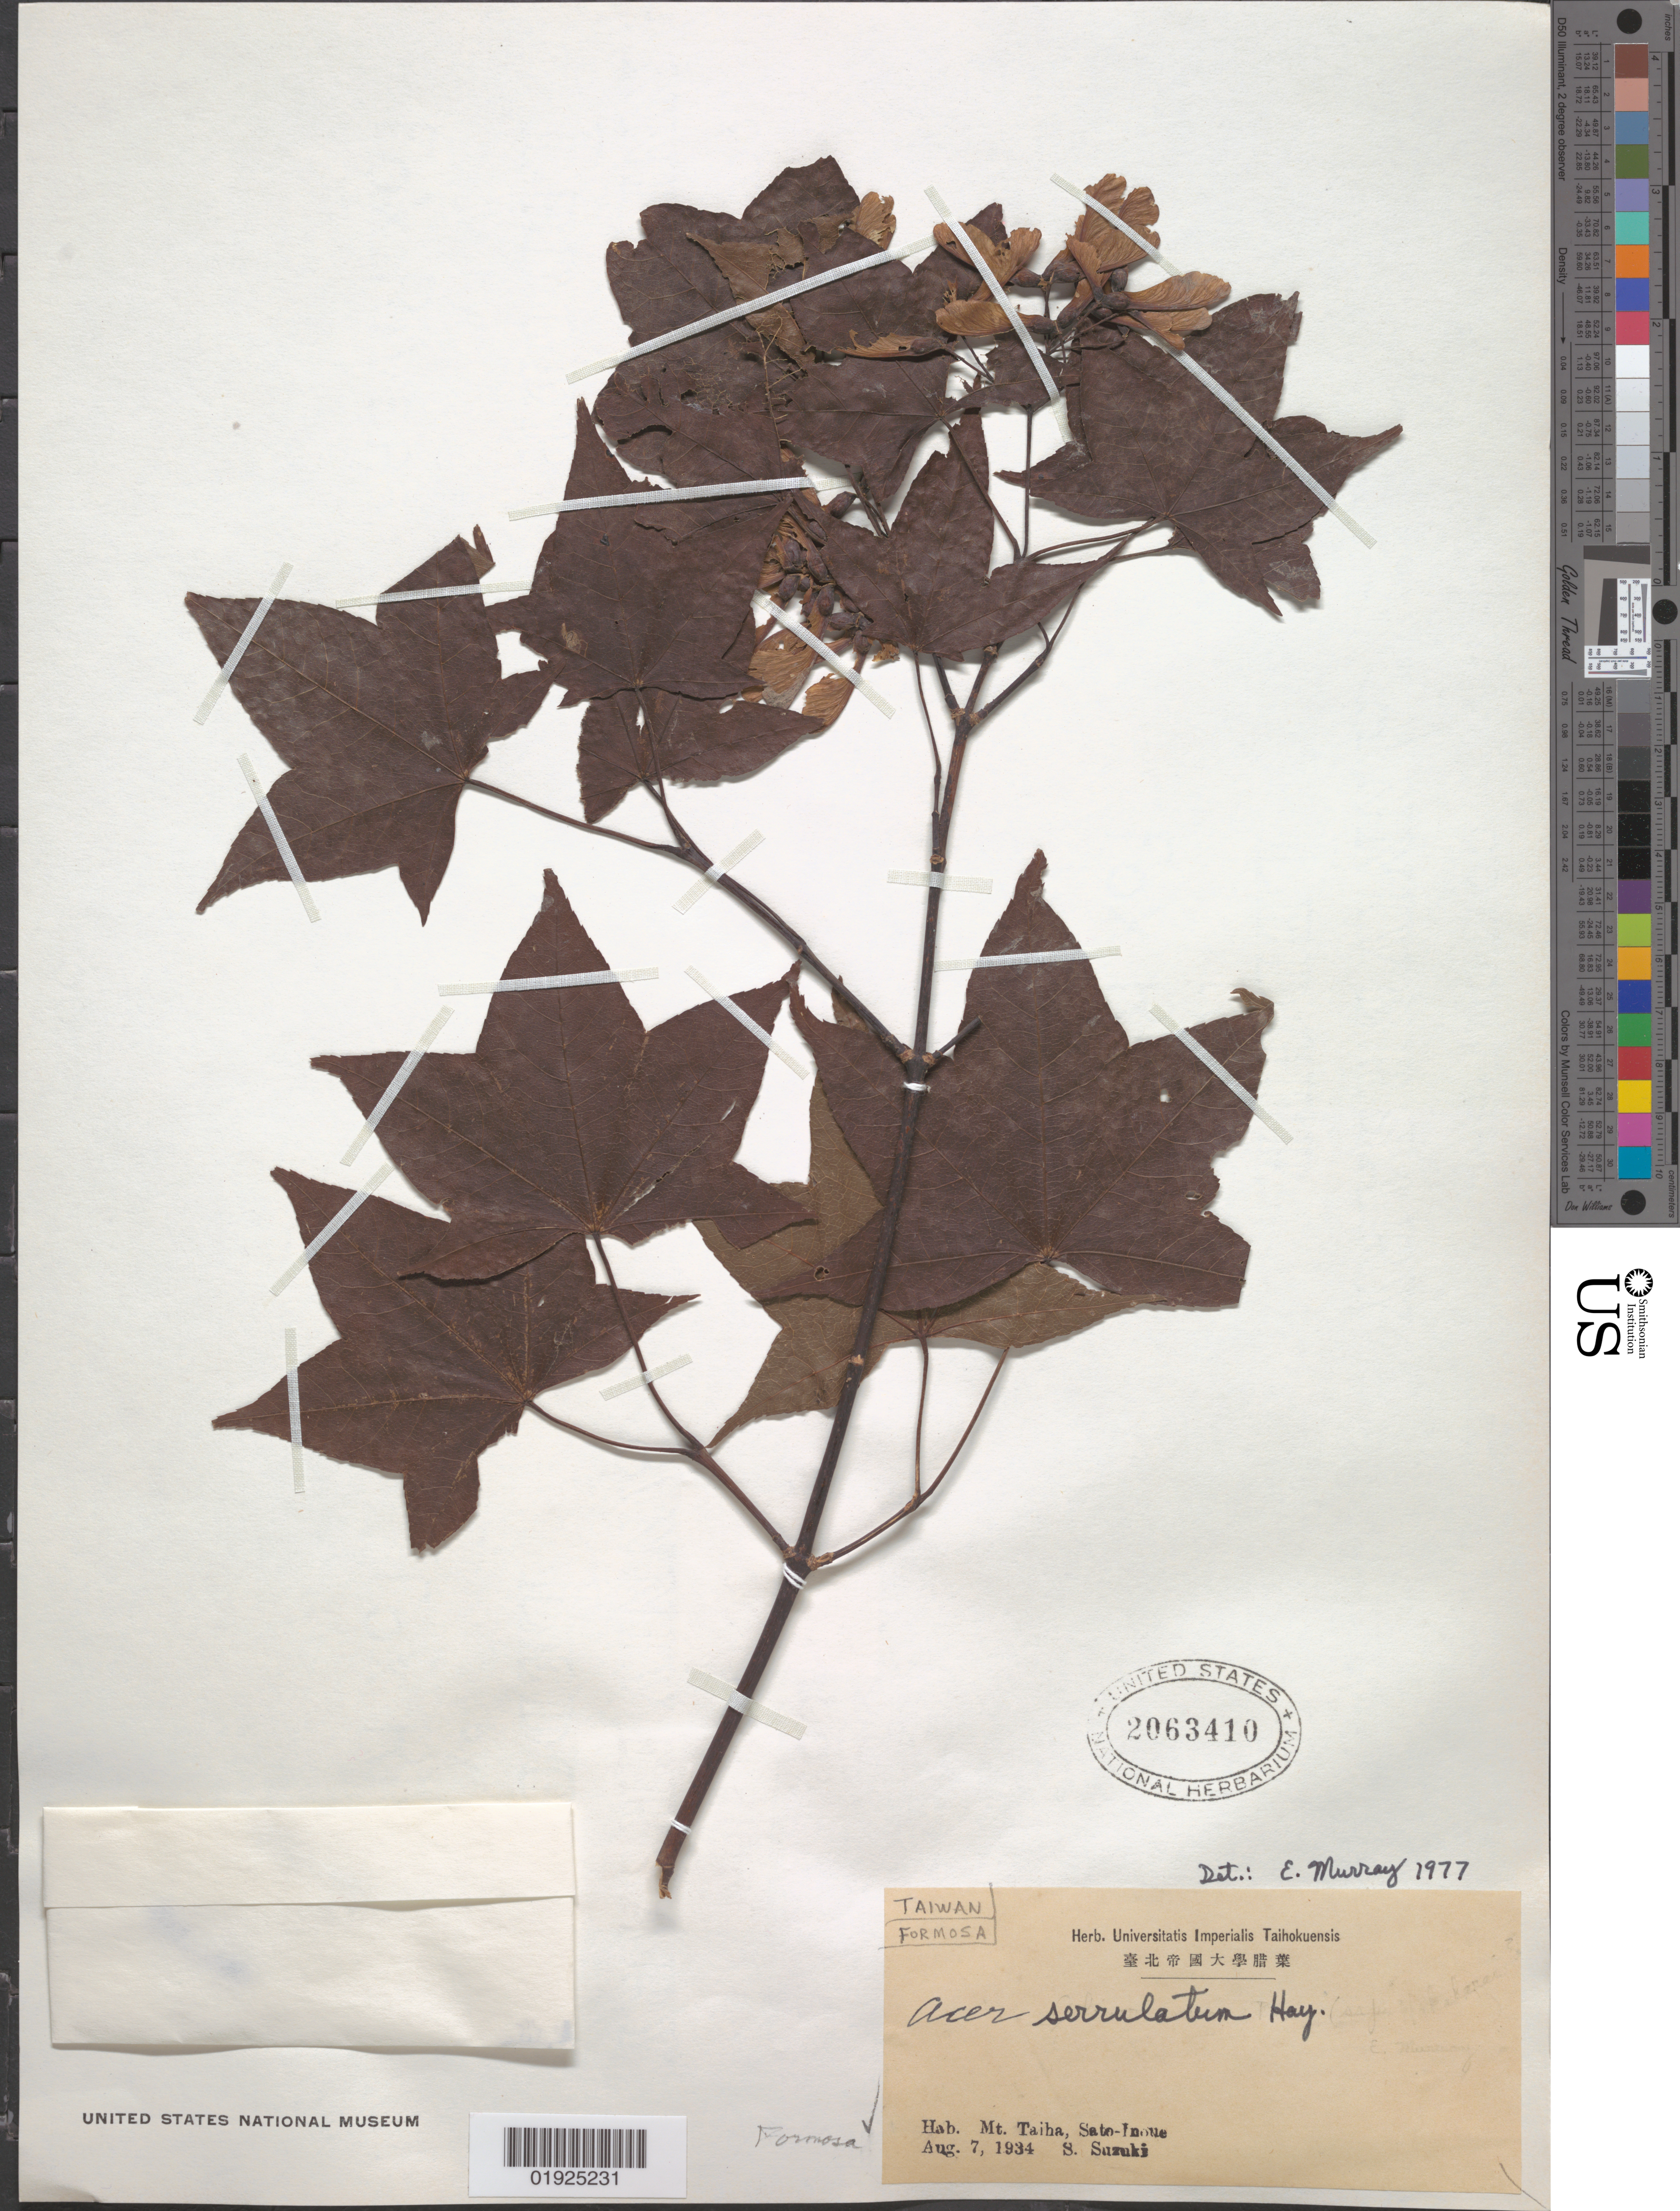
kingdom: Plantae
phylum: Tracheophyta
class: Magnoliopsida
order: Sapindales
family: Sapindaceae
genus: Acer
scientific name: Acer serrulatum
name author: Hayata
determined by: Murray, Edward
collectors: S. Suzuki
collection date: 1934-08-07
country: Taiwan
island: Taiwan I.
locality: Mt. Taiha, Sato-Inoue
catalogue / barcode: US 2063410